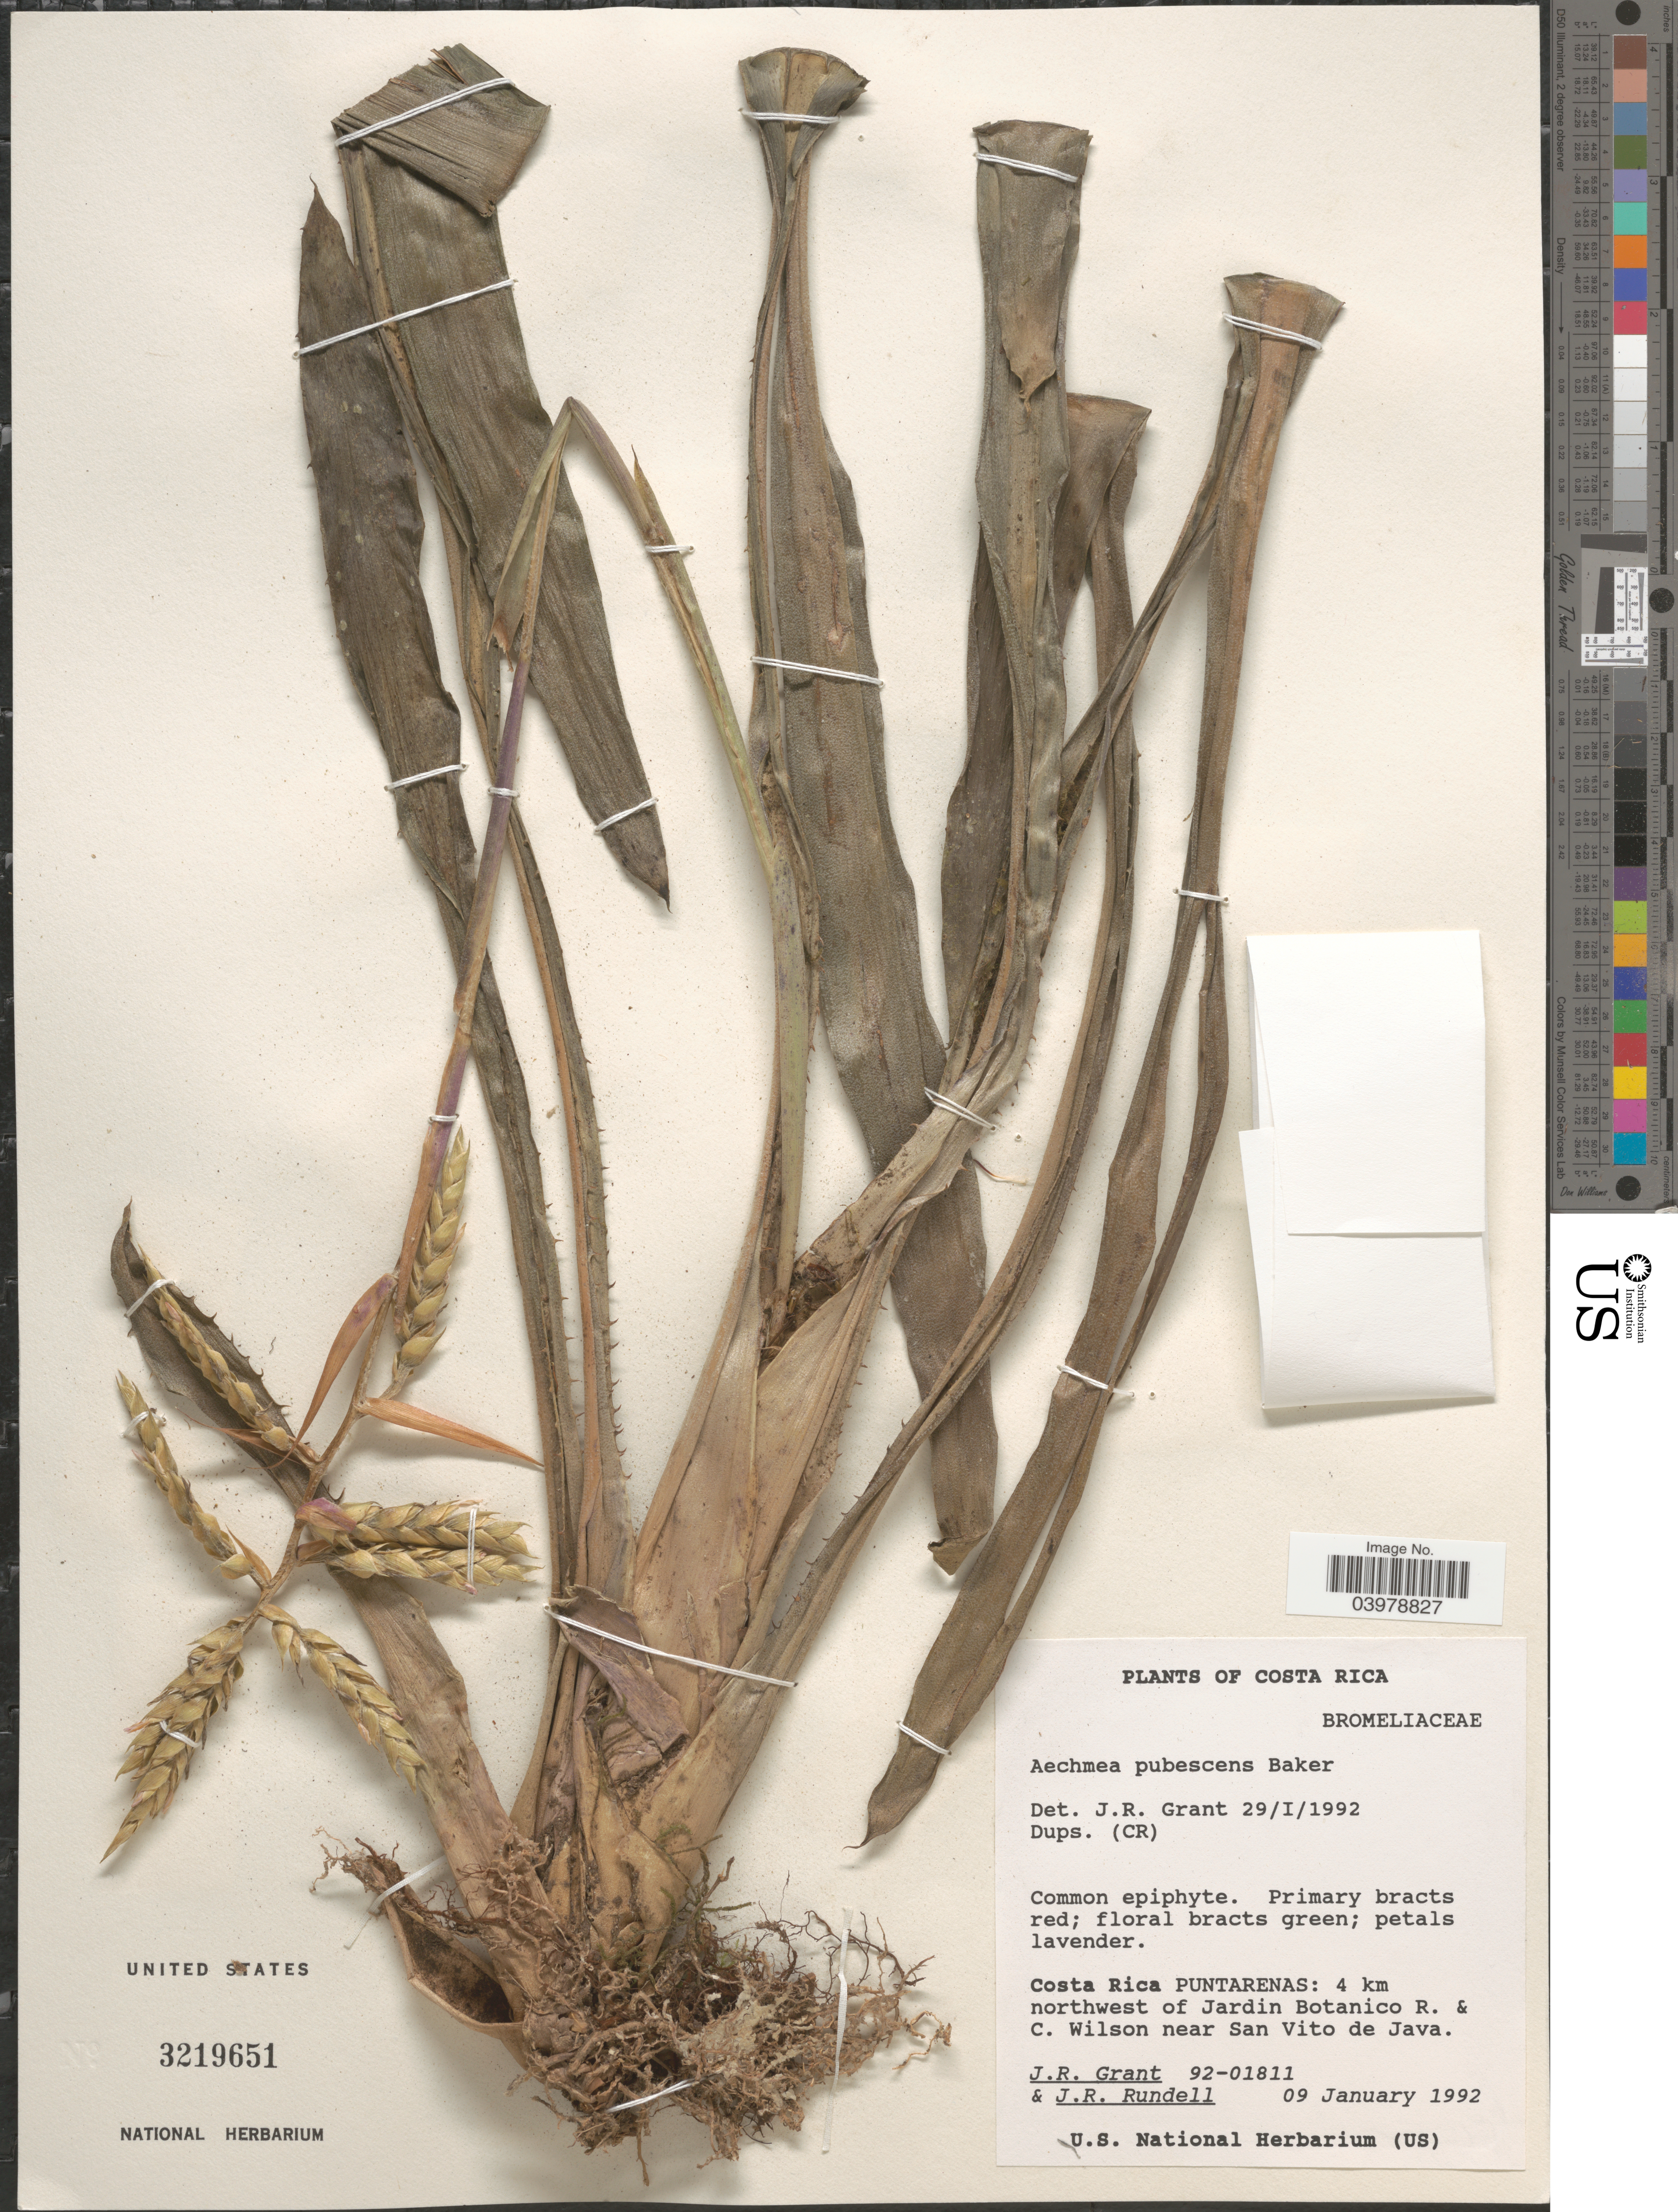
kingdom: Plantae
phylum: Tracheophyta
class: Liliopsida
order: Poales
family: Bromeliaceae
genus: Aechmea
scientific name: Aechmea pubescens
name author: Baker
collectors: J. Grant & J. R. Rundell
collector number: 92-01811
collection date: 1992-01-09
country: Costa Rica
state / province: Puntarenas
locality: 4 km northwest of Jardin Botanico R. & C. Wilson near San Vito de Java.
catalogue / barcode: US 3219651